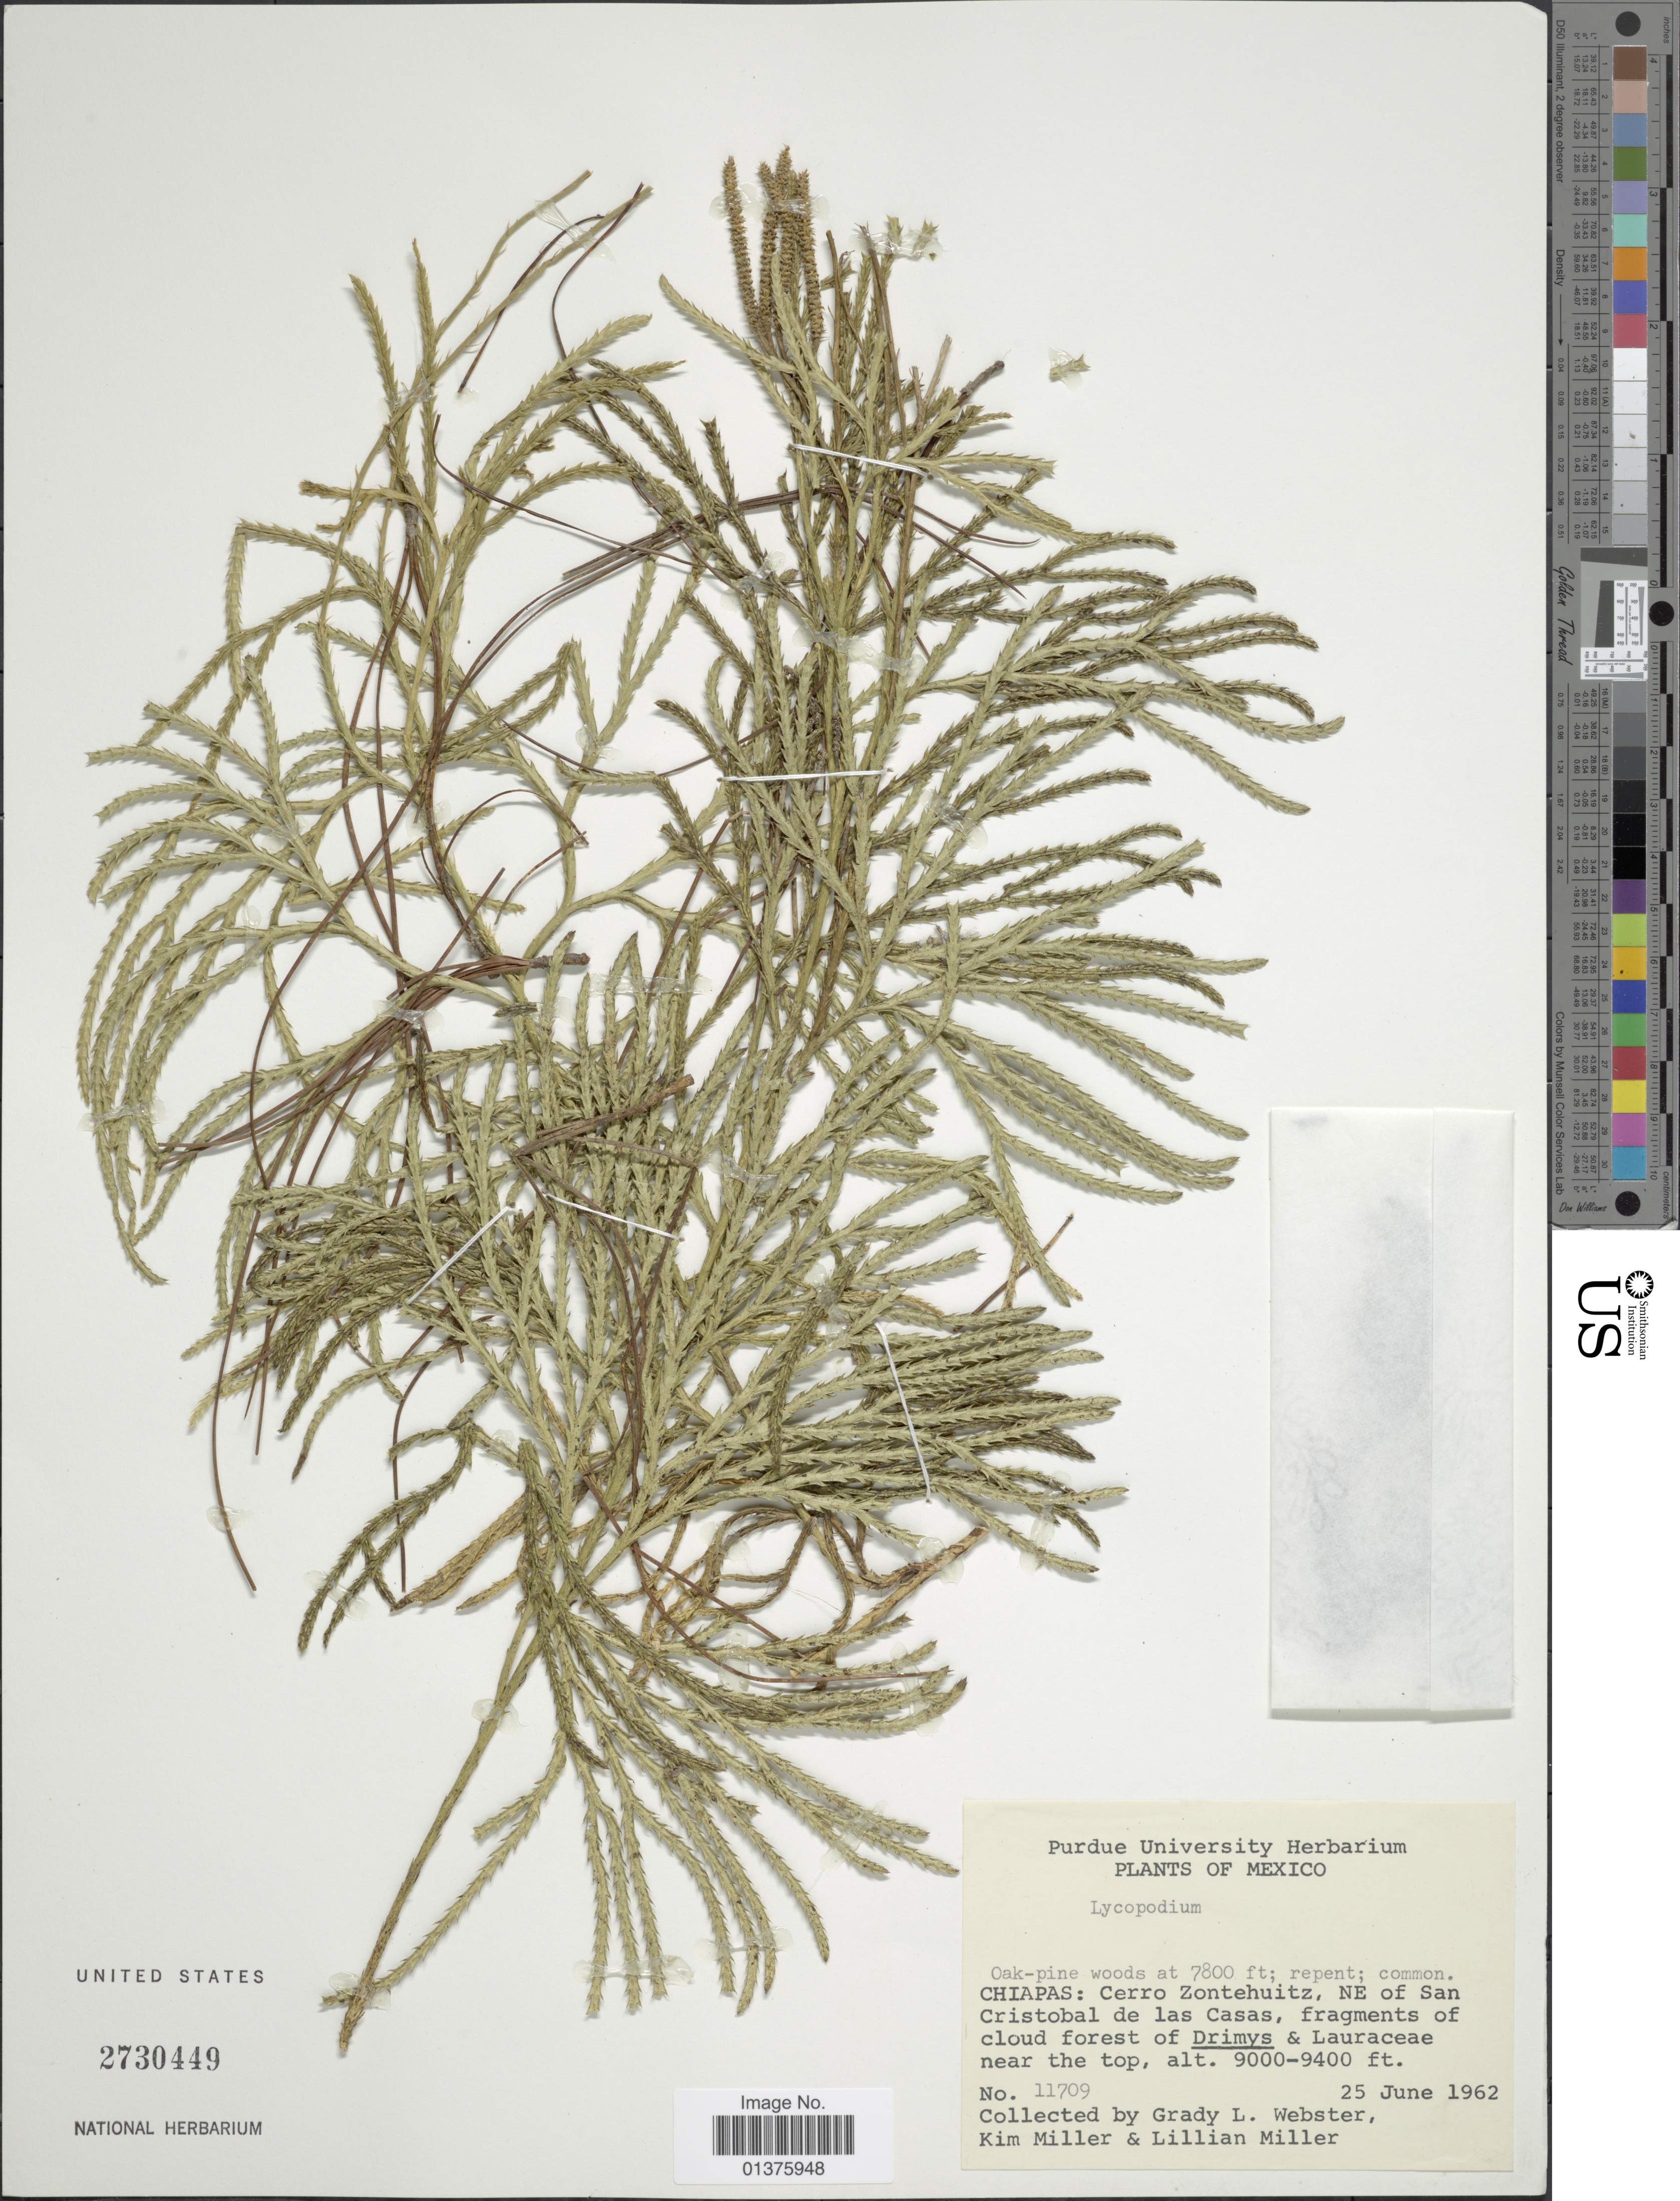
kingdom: Plantae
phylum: Tracheophyta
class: Lycopodiopsida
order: Lycopodiales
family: Lycopodiaceae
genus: Diphasiastrum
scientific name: Diphasiastrum thyoides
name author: (Humb. & Bonpl. ex Willd.) Holub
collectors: G. L. Webster, K. Miller & L. Miller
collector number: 11709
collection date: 1962-06-25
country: Mexico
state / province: Chiapas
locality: Cerro Zontehuitz, NE of San Cristobal de las Casas, fragments of cloud forest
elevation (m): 2743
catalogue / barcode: US 2730449